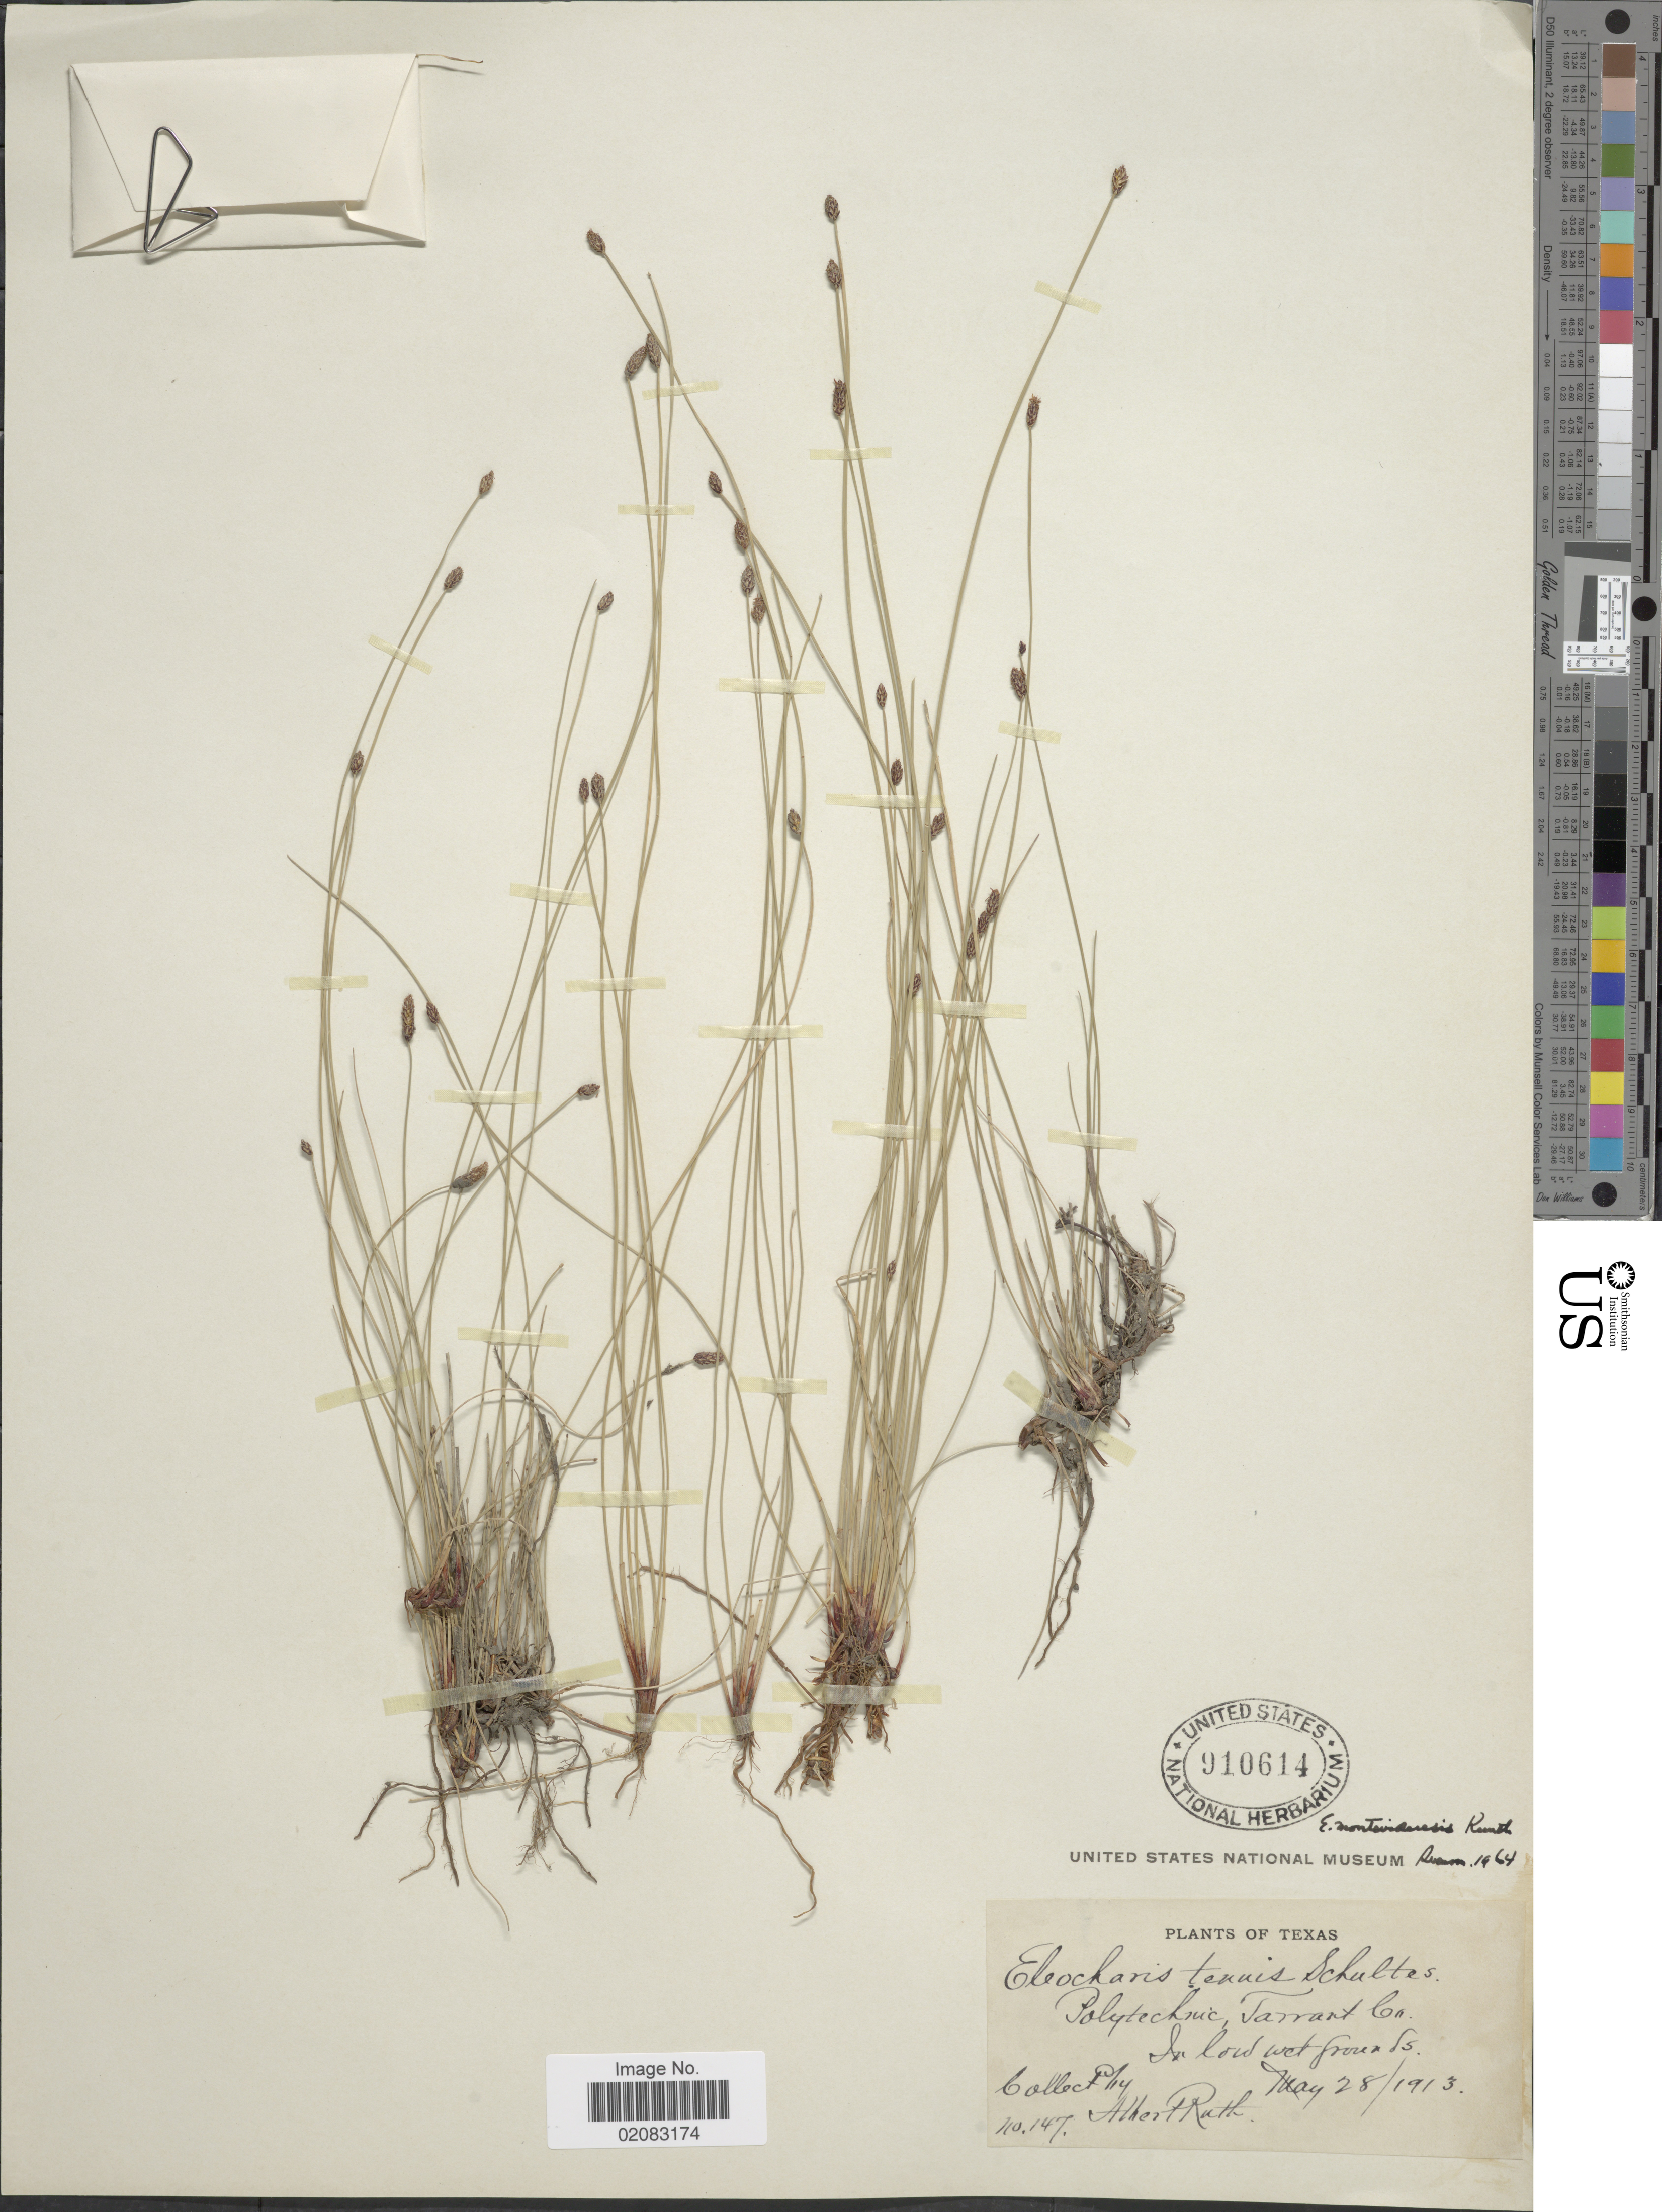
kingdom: Plantae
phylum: Tracheophyta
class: Liliopsida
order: Poales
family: Cyperaceae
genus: Eleocharis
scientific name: Eleocharis montevidensis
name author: Kunth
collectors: A. Ruth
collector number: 147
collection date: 1913-05-28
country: United States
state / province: Texas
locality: In low wet grounds, Polytechnic, Tarrant Co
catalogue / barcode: US 910614